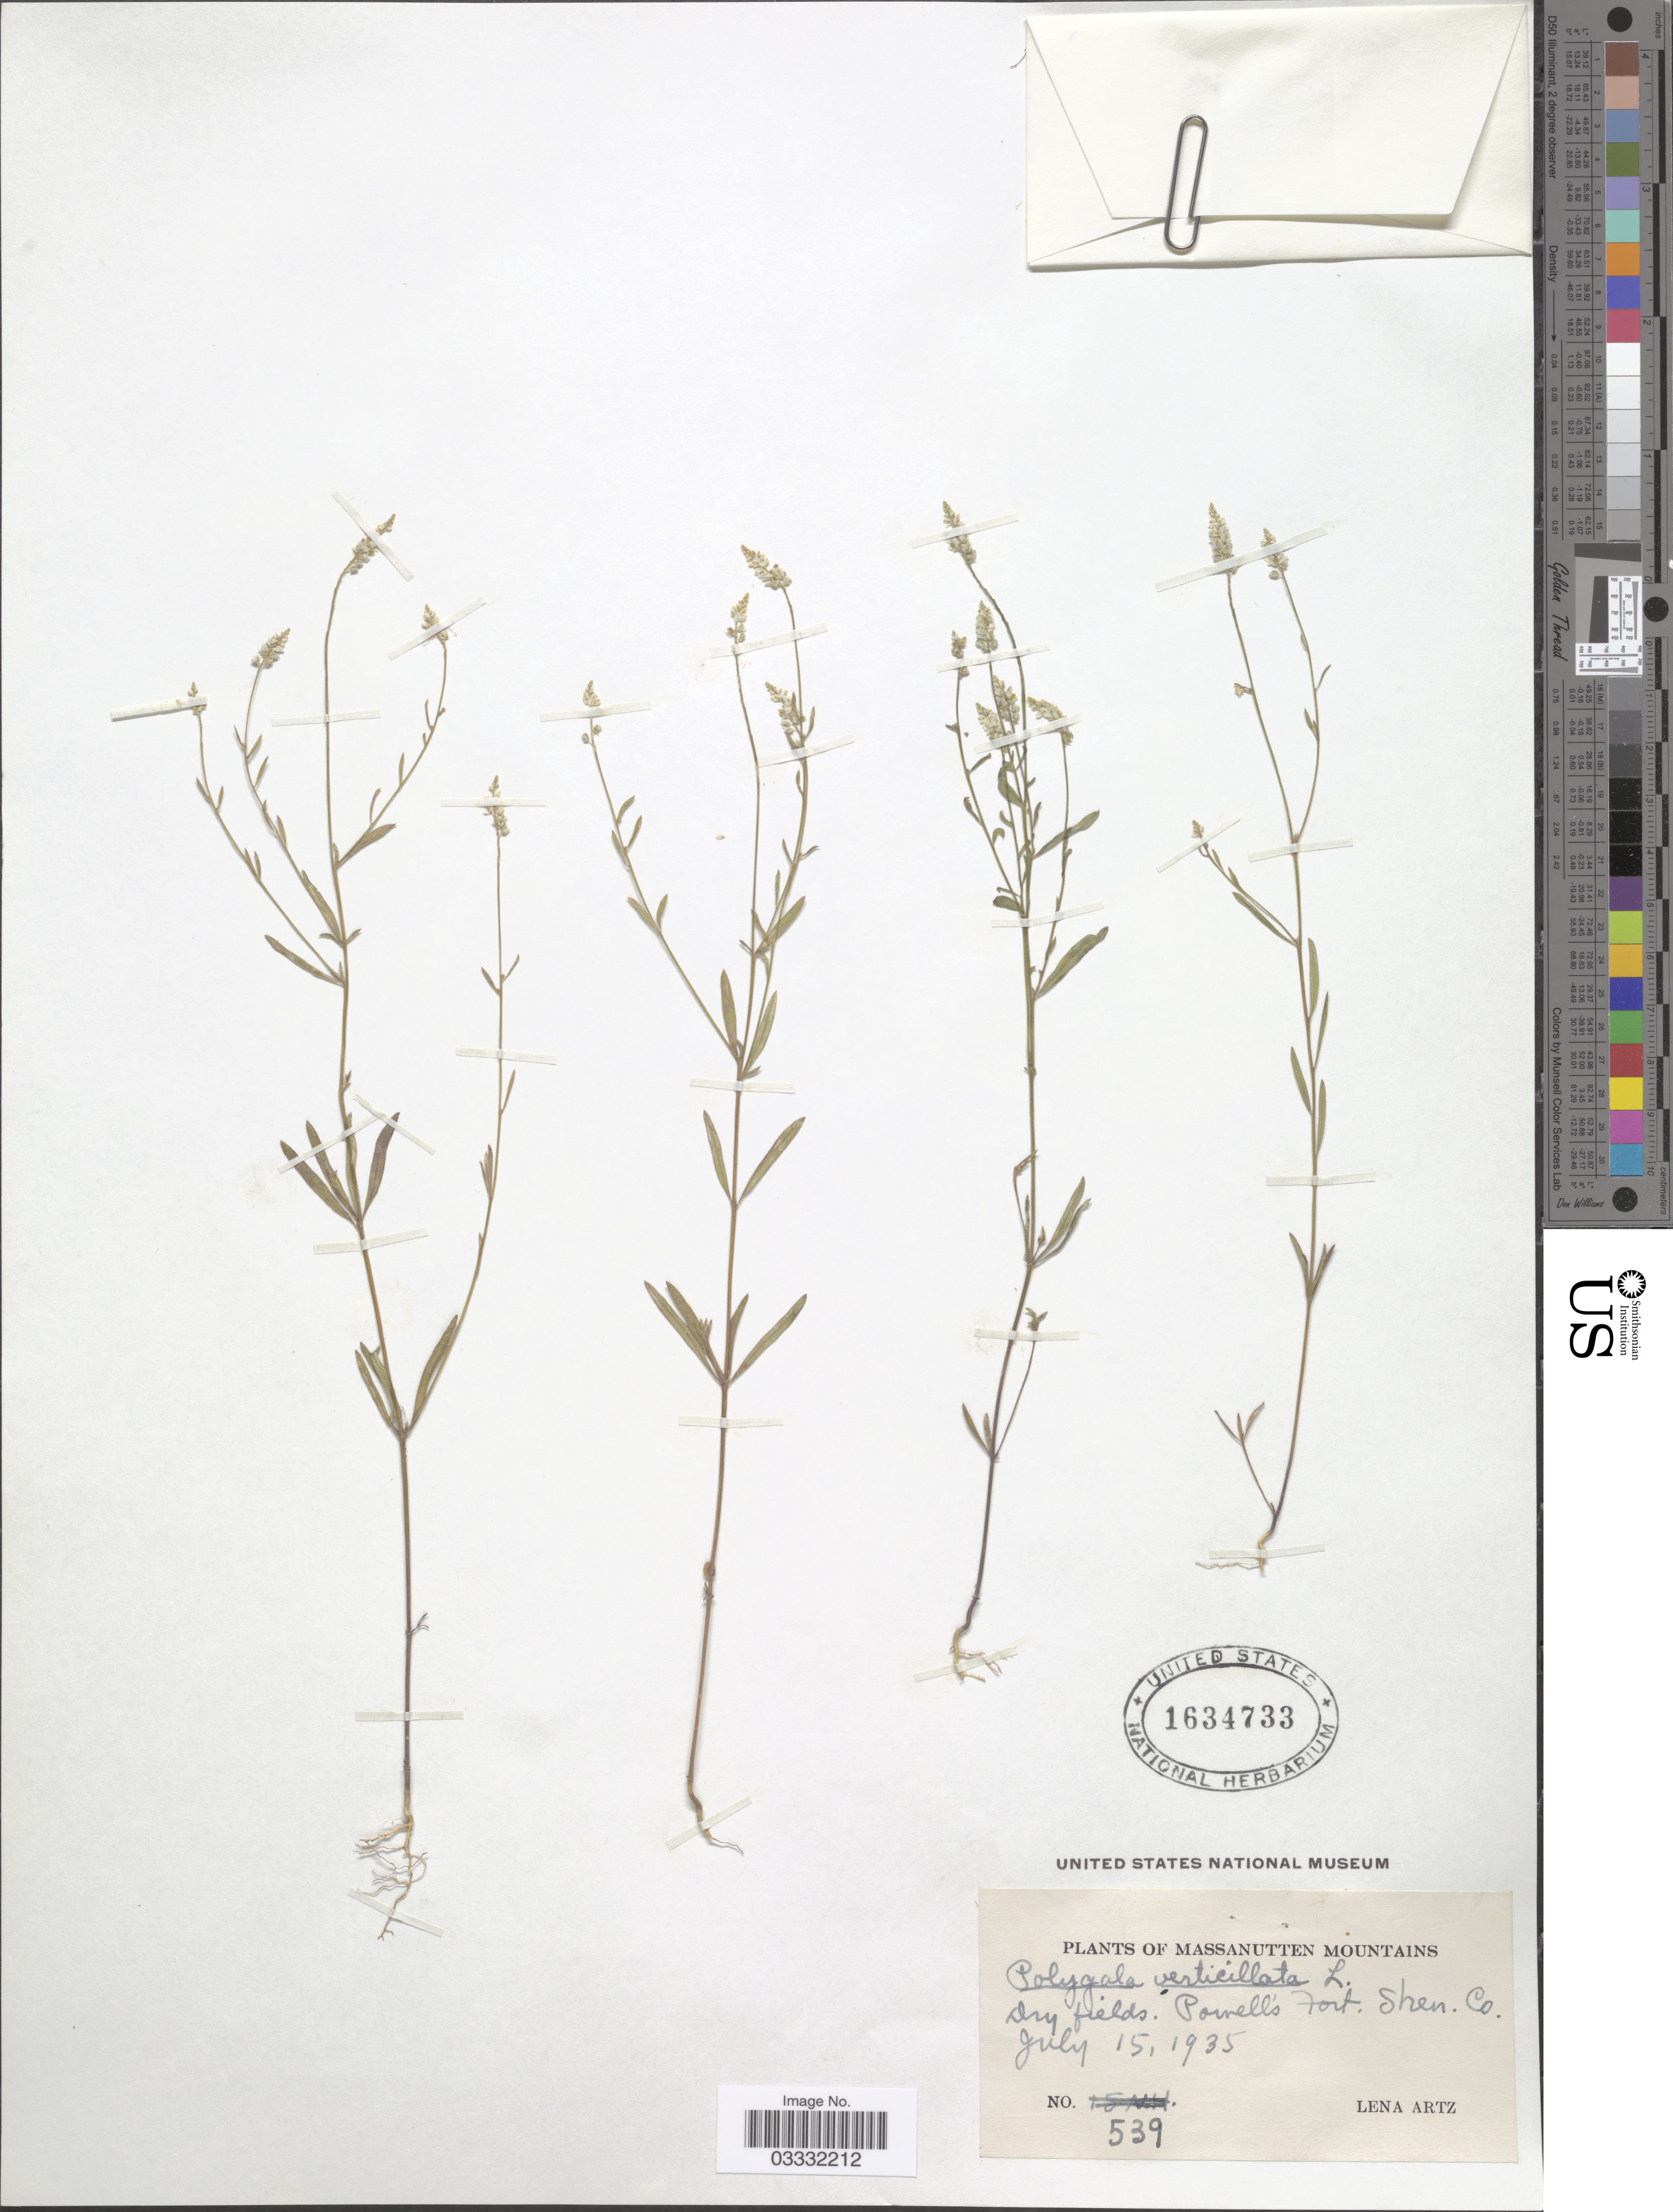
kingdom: Plantae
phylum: Tracheophyta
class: Magnoliopsida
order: Fabales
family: Polygalaceae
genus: Polygala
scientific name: Polygala verticillata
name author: L.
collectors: L. Artz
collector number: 539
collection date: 1935-07-15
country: United States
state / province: Virginia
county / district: Shenandoah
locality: Massanutten Mountains. Pornell's Fort. Shen. Co.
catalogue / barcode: US 1634733